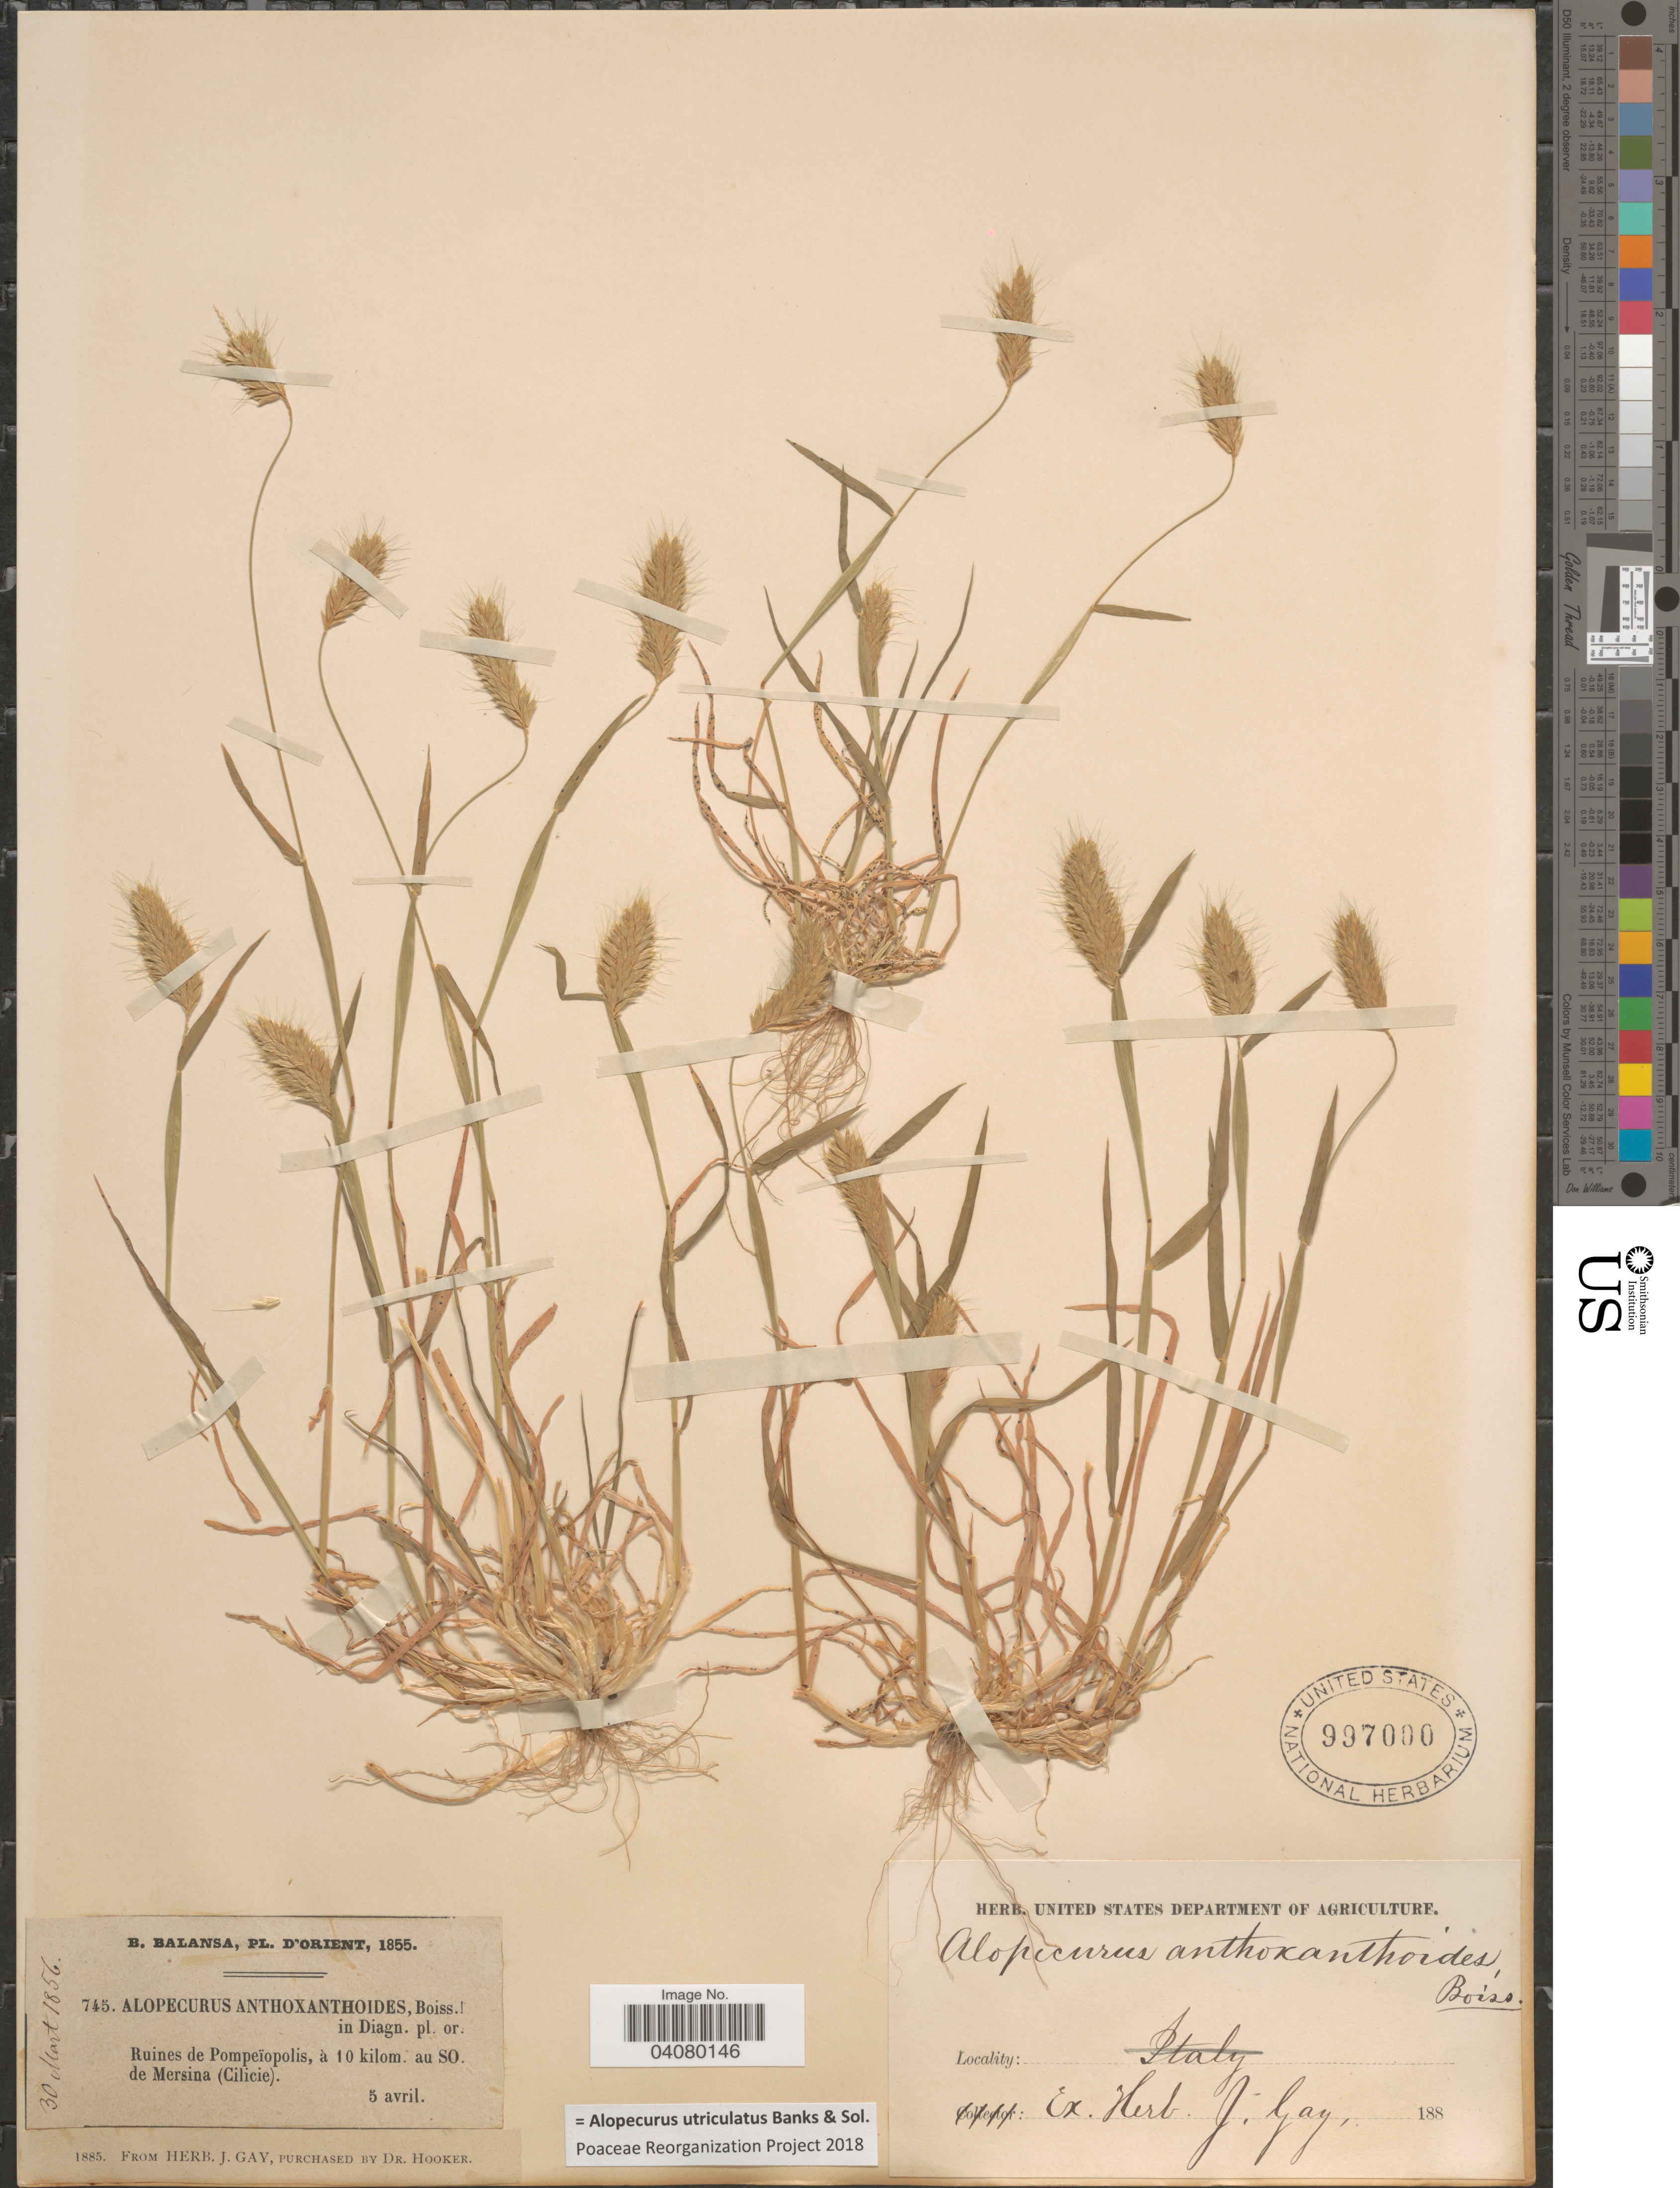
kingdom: Plantae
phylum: Tracheophyta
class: Liliopsida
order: Poales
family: Poaceae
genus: Alopecurus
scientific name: Alopecurus utriculatus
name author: Banks & Sol.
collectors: B. Balansa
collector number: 745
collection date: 1855-04-05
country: Turkey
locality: D'Orient. Ruines de Pompeïopolis, à 10 kilom. au SO. de Mersina (Cilicie).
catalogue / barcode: US 997000